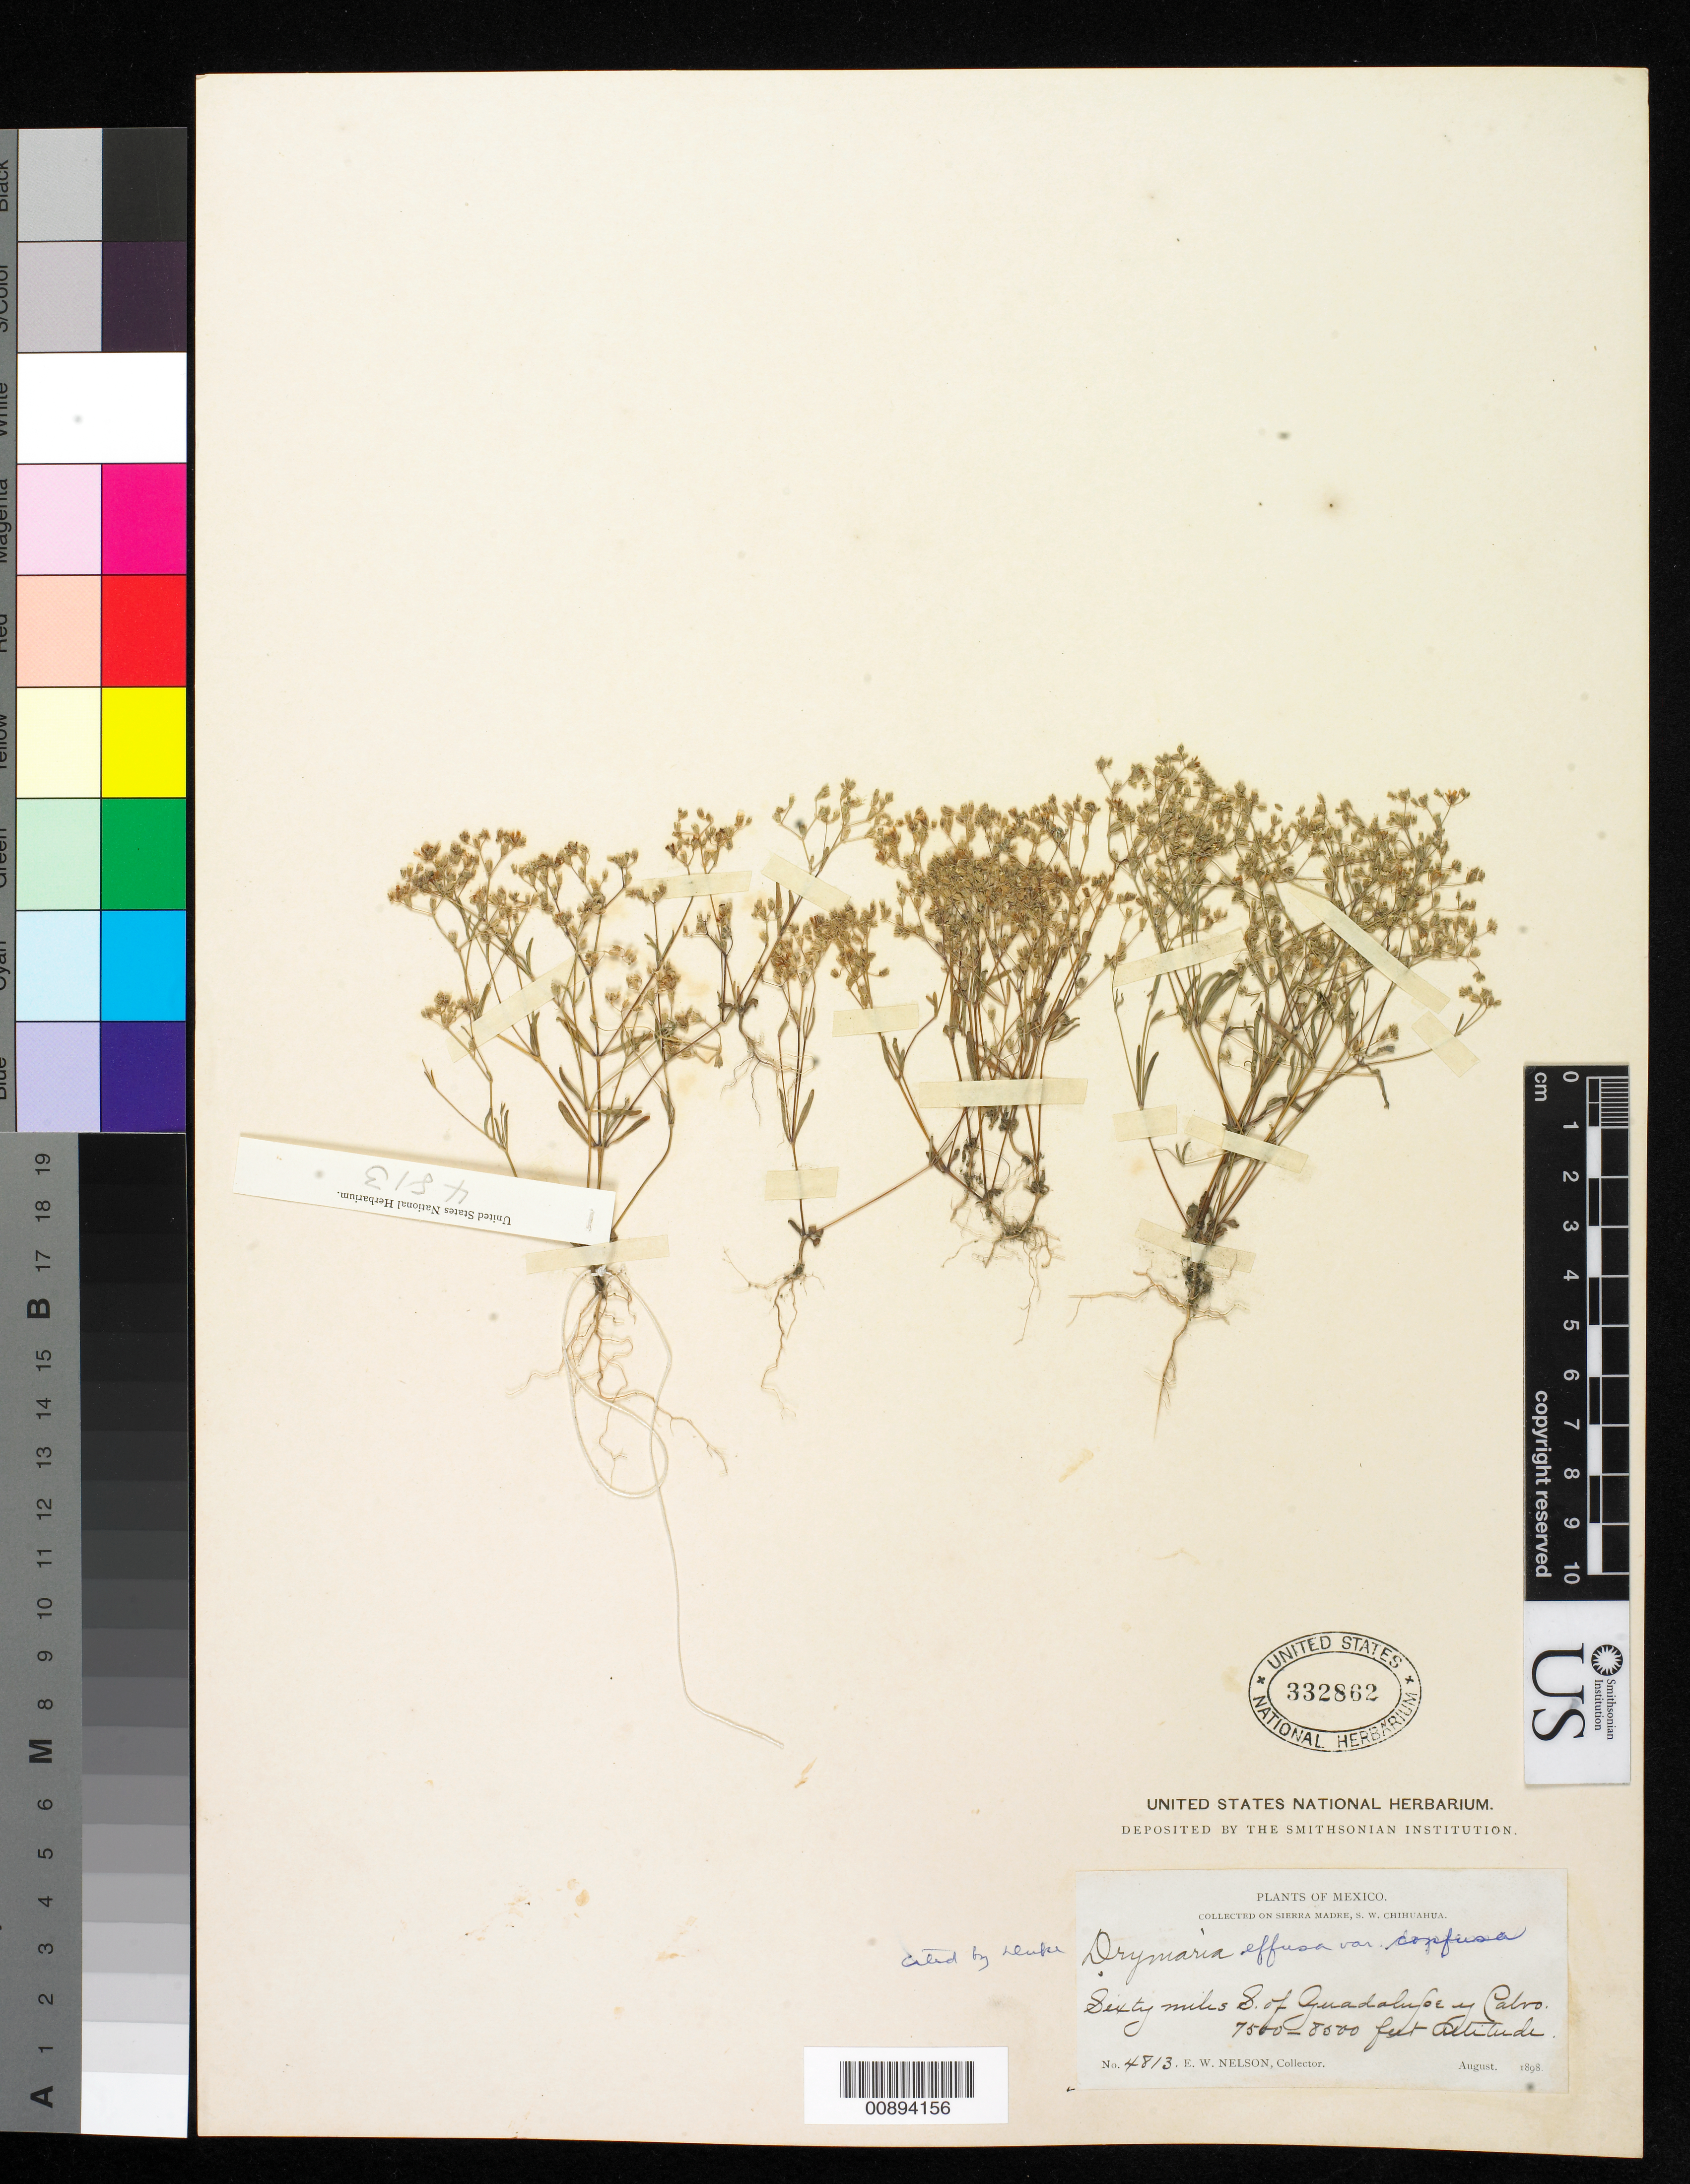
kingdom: Plantae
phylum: Tracheophyta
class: Magnoliopsida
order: Caryophyllales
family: Caryophyllaceae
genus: Drymaria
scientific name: Drymaria effusa var. confusa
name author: (Rose) J.A. Duke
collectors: E. W. Nelson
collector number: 4813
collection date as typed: Aug 1898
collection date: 1898-08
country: Mexico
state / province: Chihuahua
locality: Sixty miles S of Guadalupe y Calvo. Sierra Madre, SW Chihuahua.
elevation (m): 2286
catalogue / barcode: US 332862